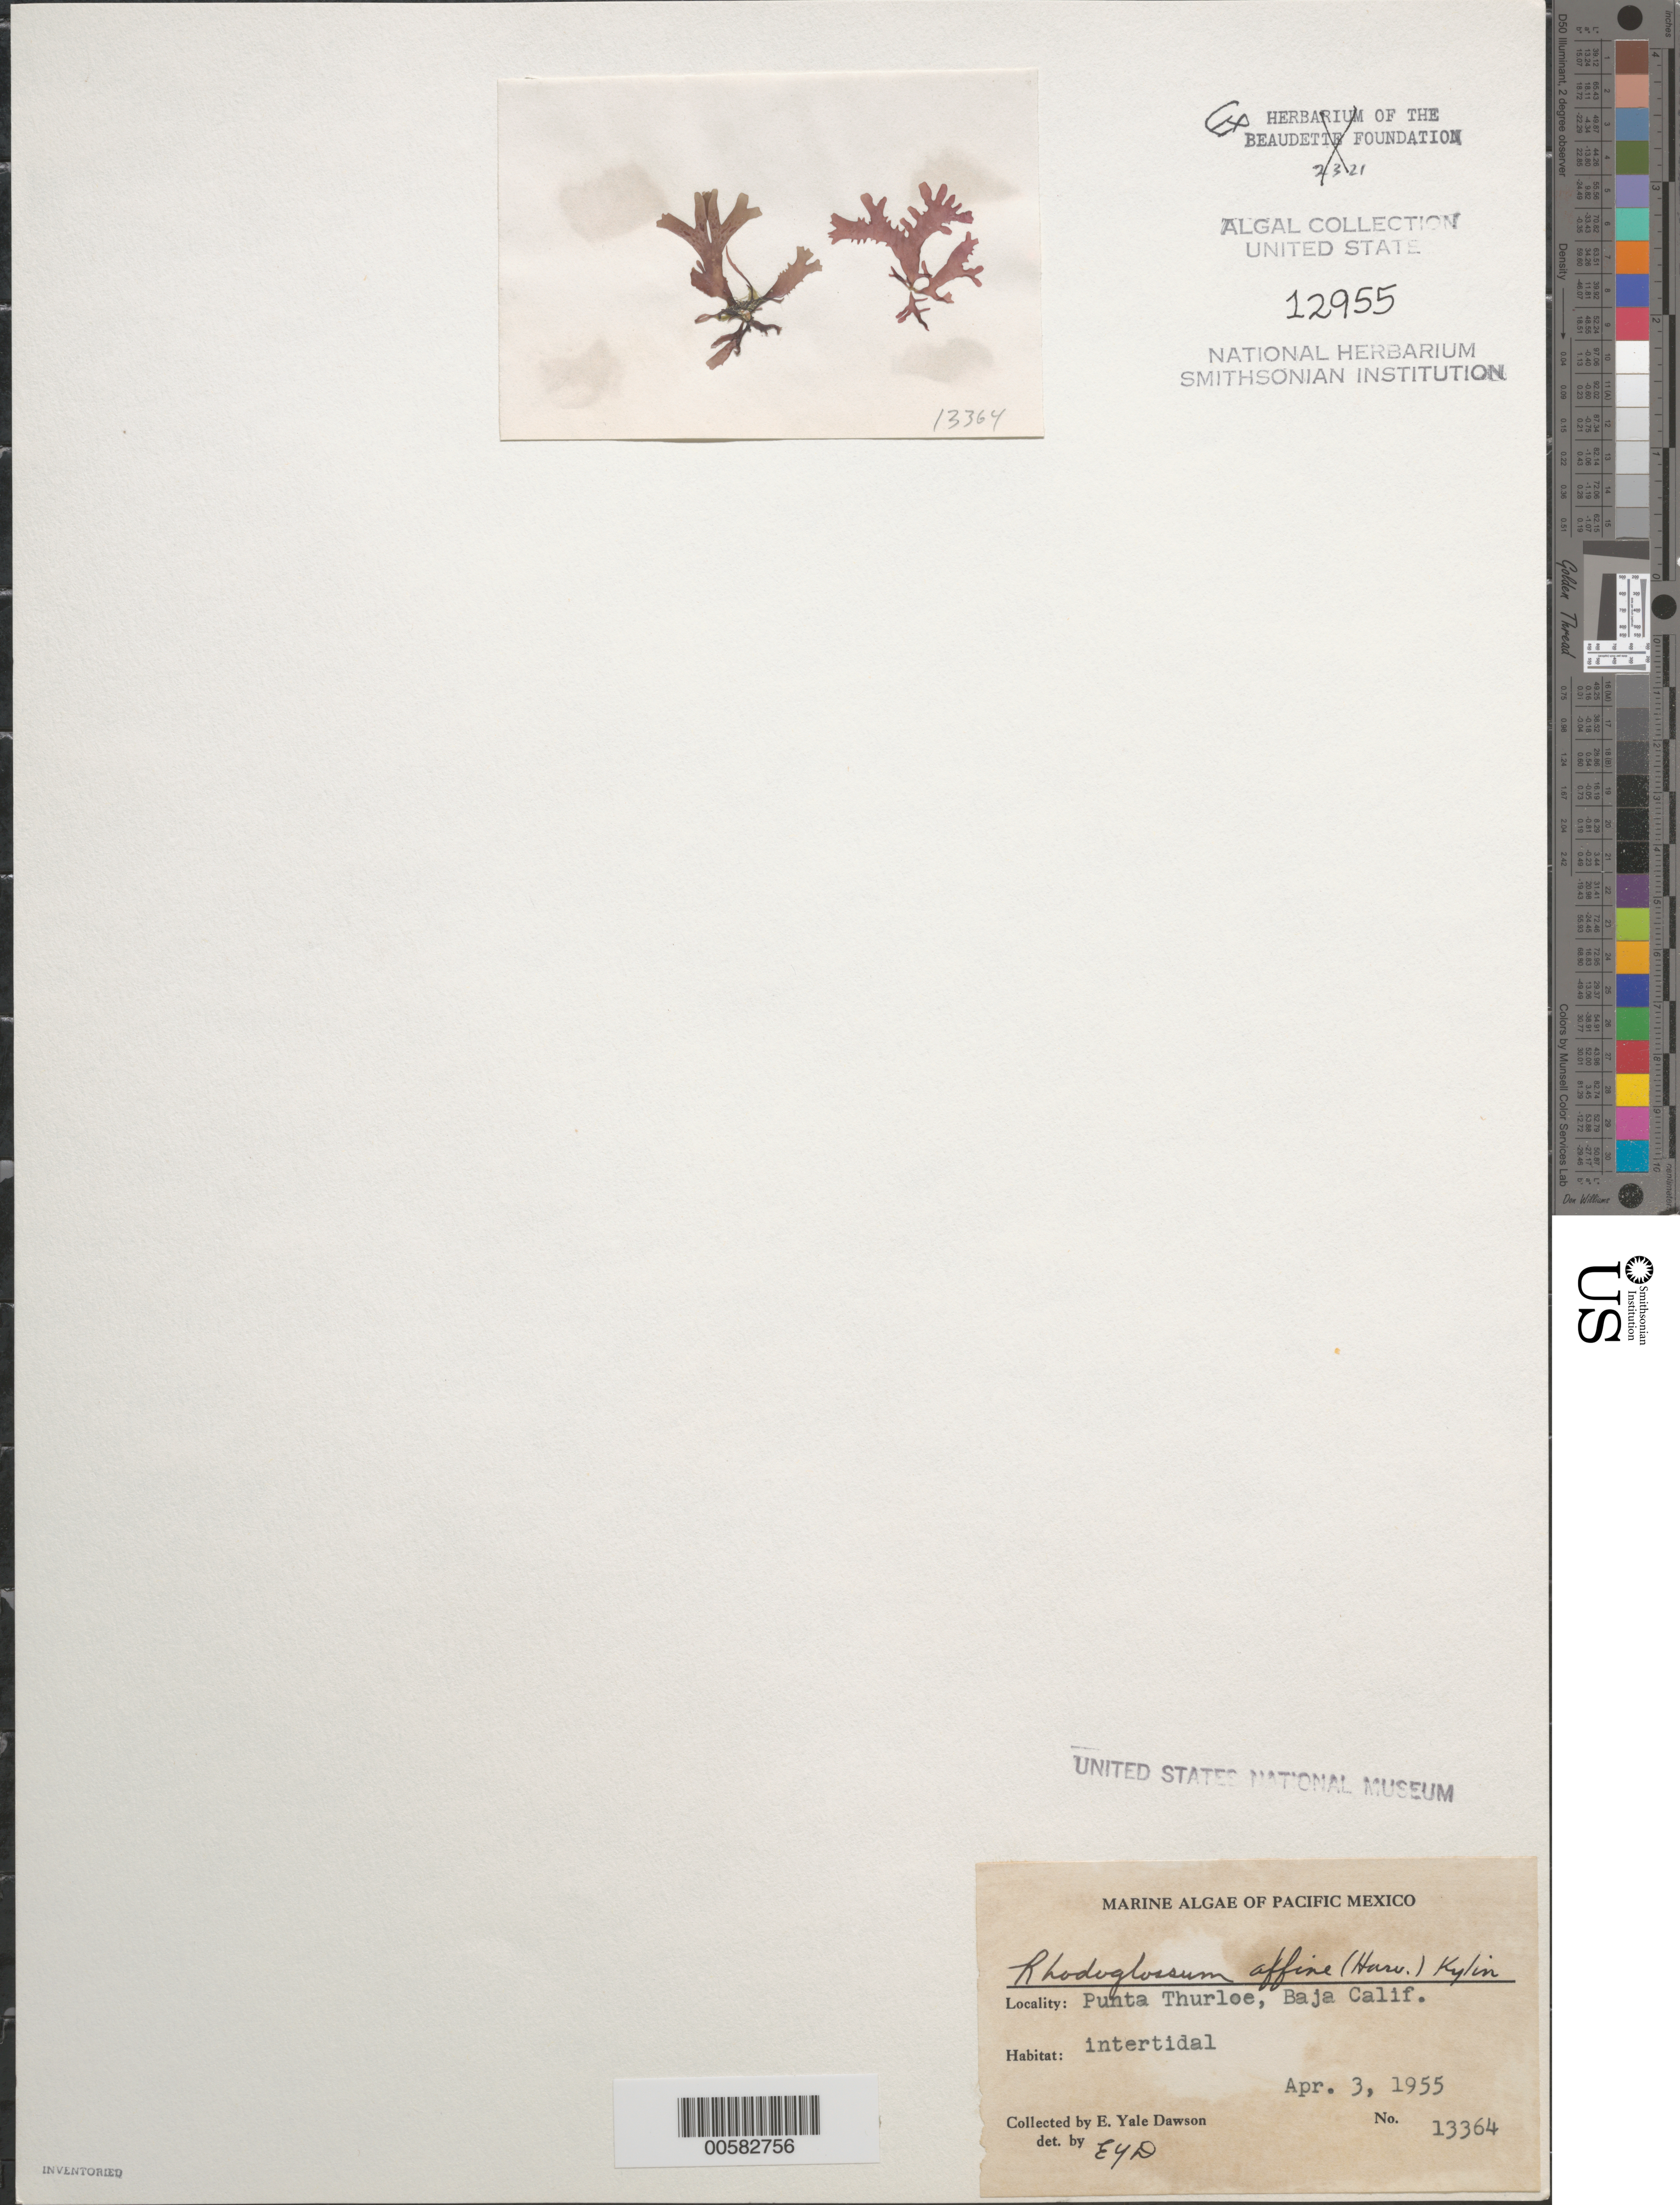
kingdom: Plantae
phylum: Rhodophyta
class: Florideophyceae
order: Gigartinales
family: Gigartinaceae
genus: Mazzaella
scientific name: Mazzaella affinis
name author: (Harvey) Fredericq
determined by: Algae name updating Project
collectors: E. Reese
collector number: EYD 13364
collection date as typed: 03 Apr 1955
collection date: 1955-04-03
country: Mexico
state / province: Baja California Sur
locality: Punta Thurloe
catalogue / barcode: US 12955